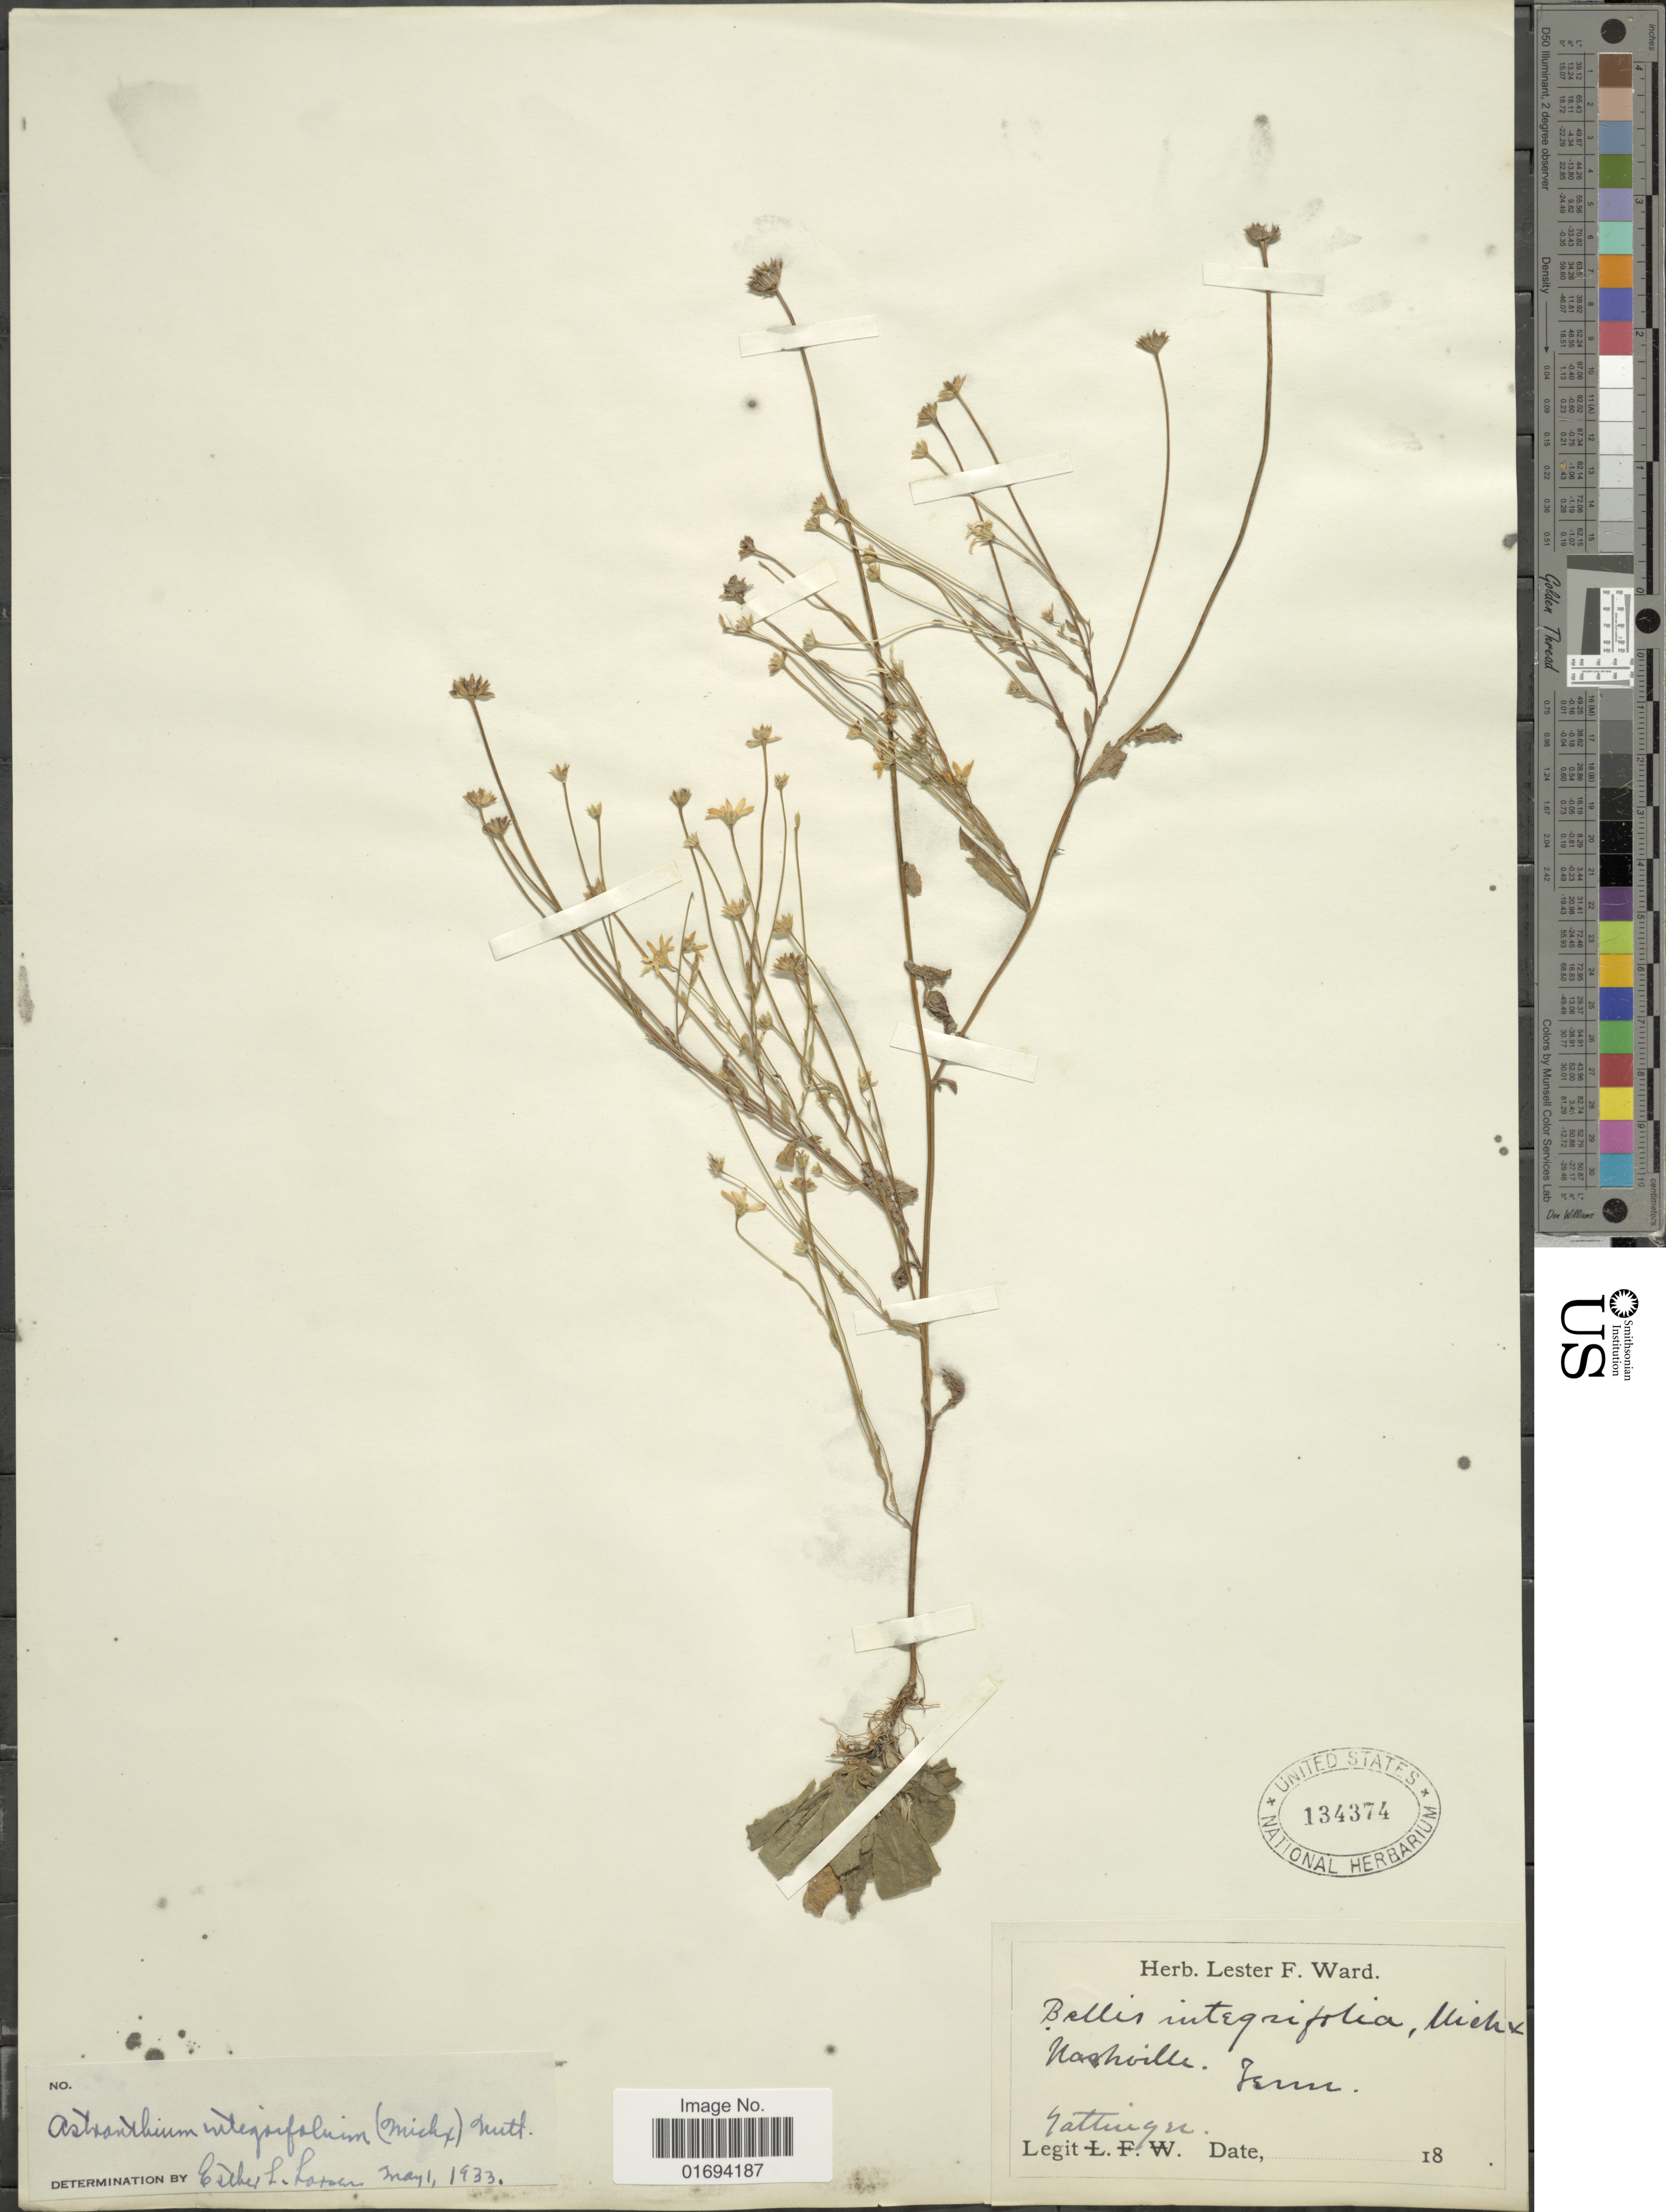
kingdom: Plantae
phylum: Tracheophyta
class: Magnoliopsida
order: Asterales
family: Asteraceae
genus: Astranthium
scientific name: Astranthium integrifolium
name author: (Michx.) Nutt.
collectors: A. Gattinger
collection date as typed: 18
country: United States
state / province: Tennessee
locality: Nashville, Tenn.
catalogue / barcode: US 134374